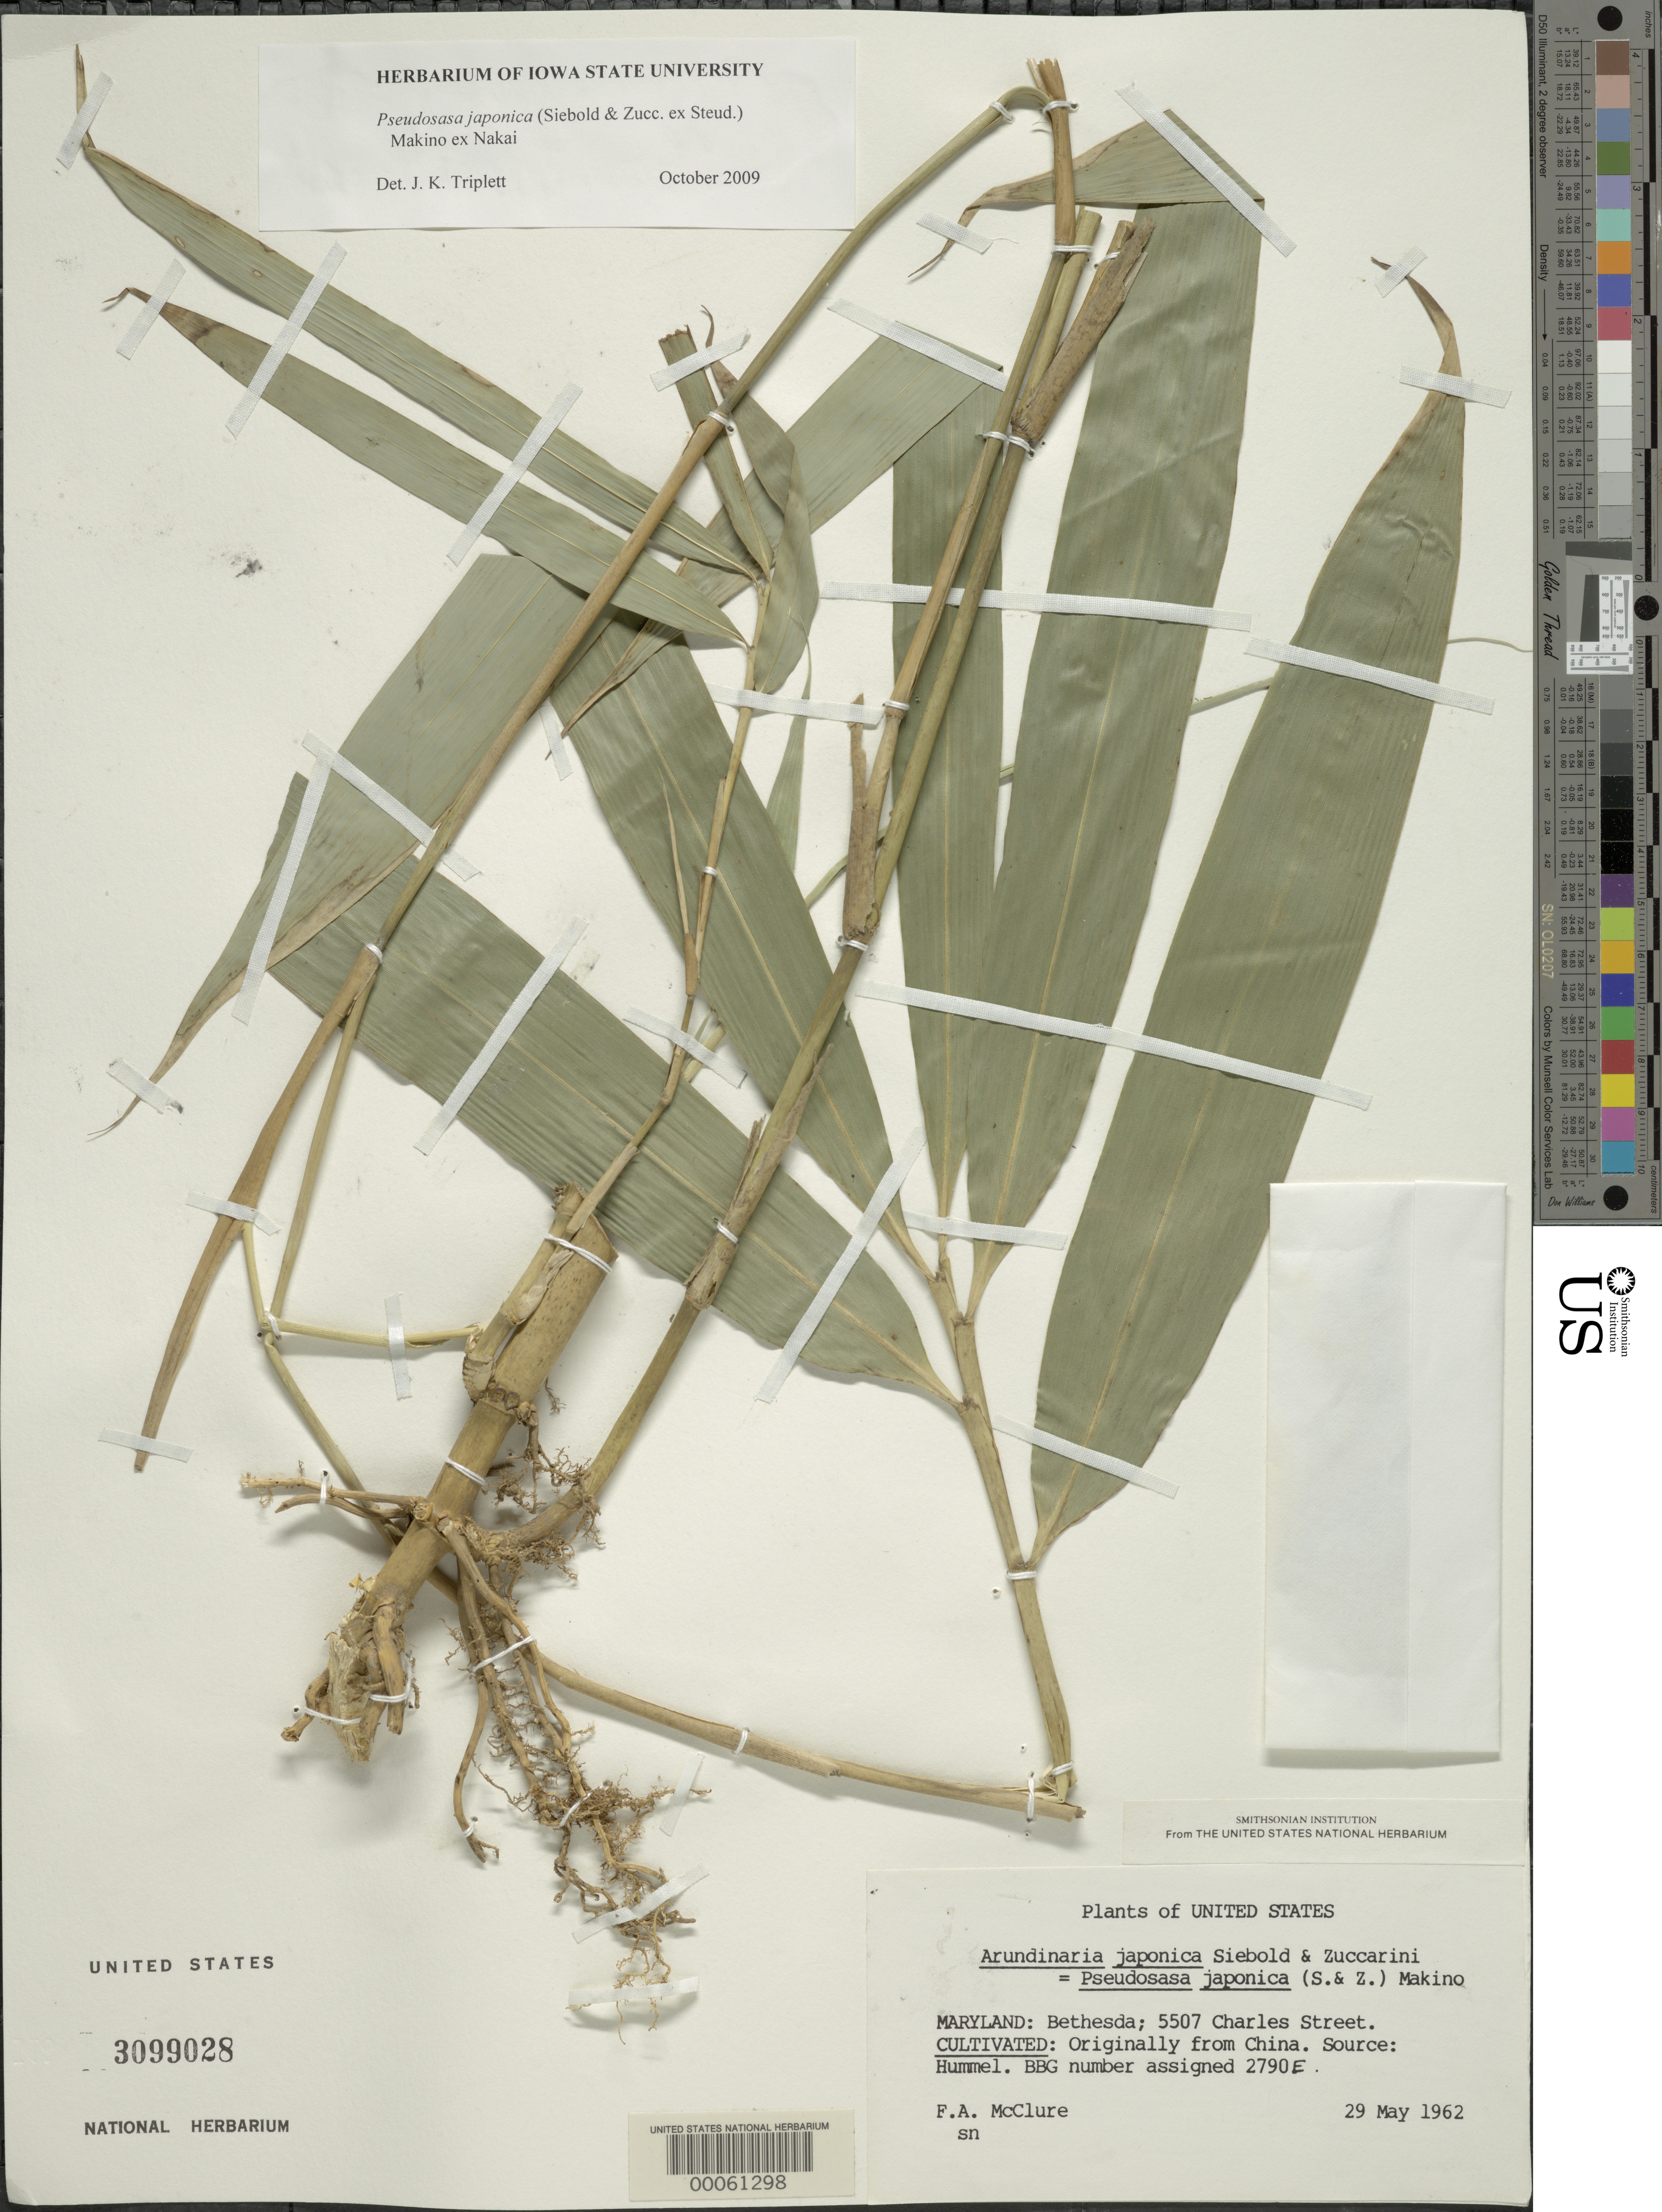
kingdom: Plantae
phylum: Tracheophyta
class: Liliopsida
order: Poales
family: Poaceae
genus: Pseudosasa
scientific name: Pseudosasa japonica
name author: (Siebold & Zucc. ex Steud.) Makino ex Nakai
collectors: F. A. McClure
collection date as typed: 29 May 1962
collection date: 1962-05-29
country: United States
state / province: Maryland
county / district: Montgomery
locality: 5507 Charles Street, Bethesda (McClure's Garden)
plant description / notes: Rhizome, Leaf Complement, Culm; B.B.G.#2790E; source: Hummel; originally from China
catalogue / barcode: US 3099028